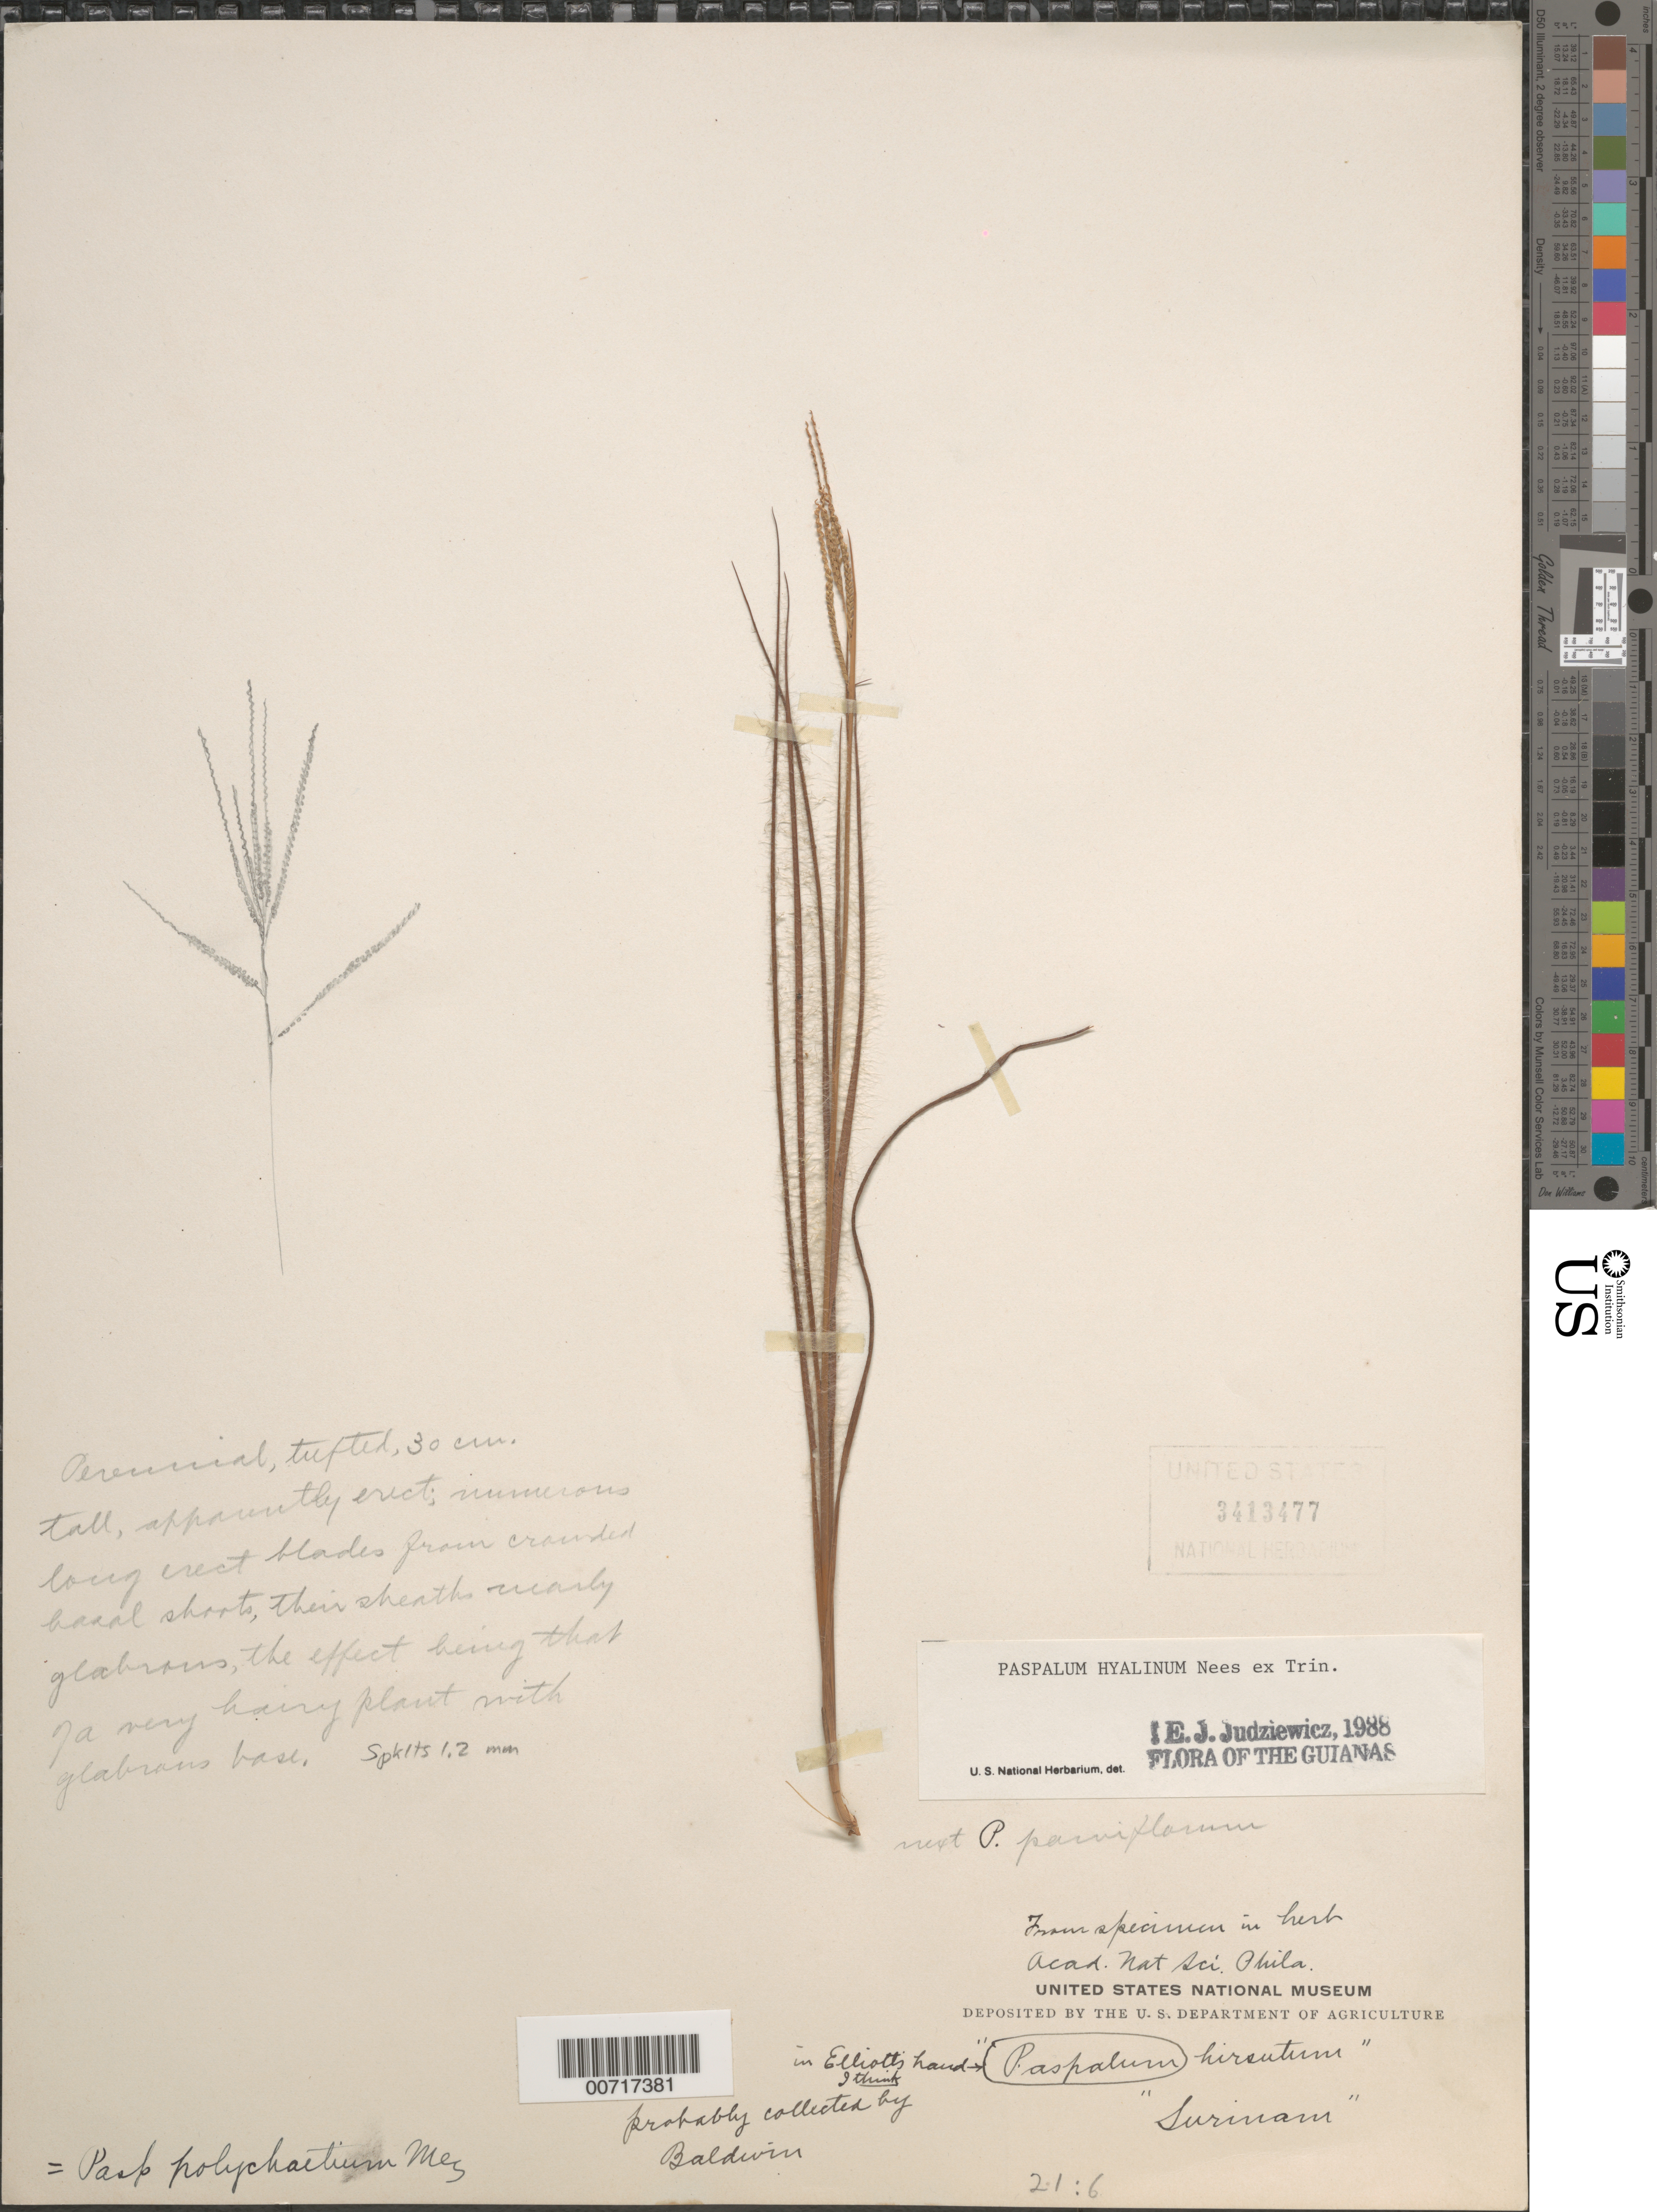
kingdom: Plantae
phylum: Tracheophyta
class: Liliopsida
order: Poales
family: Poaceae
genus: Paspalum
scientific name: Paspalum hyalinum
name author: Nees ex Trin.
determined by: Judziewicz, E. J.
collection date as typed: s.d.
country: Suriname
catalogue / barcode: US 3413477